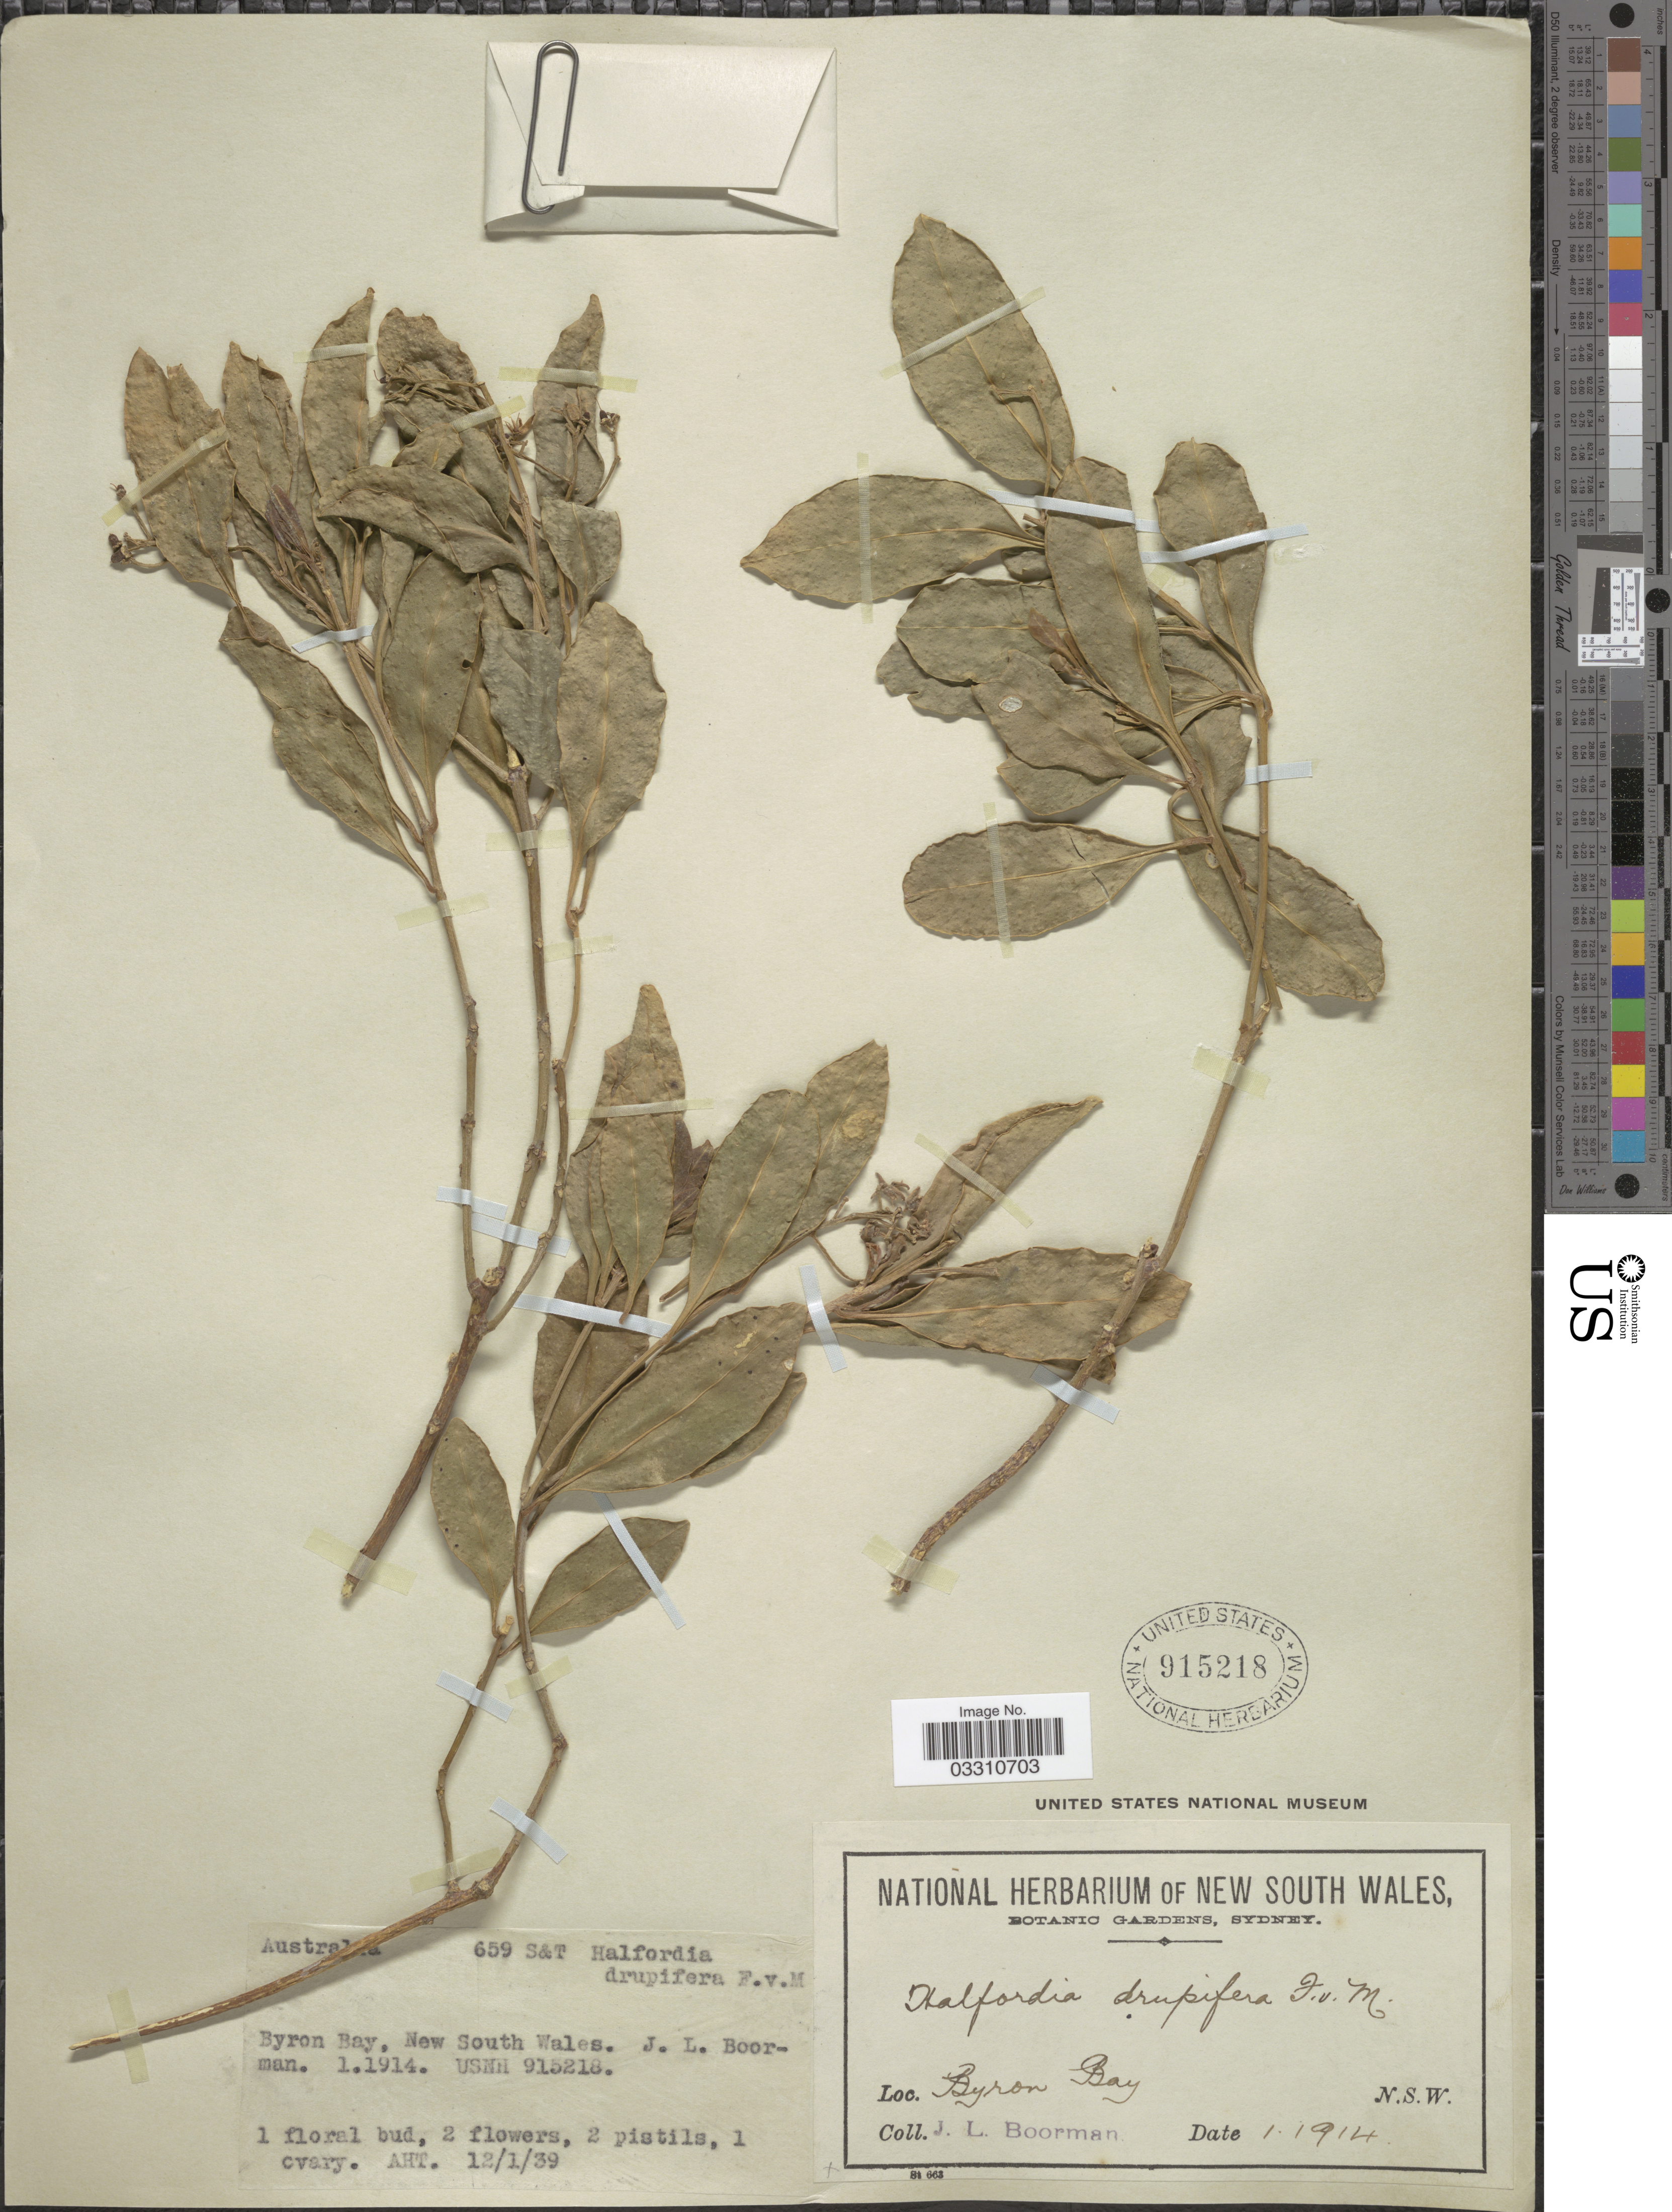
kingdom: Plantae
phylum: Tracheophyta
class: Magnoliopsida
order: Sapindales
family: Rutaceae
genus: Halfordia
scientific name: Halfordia drupifera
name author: F. Muell.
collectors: J. Boorman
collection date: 1914-01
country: Australia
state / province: New South Wales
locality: Byron Bay.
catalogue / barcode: US 915218